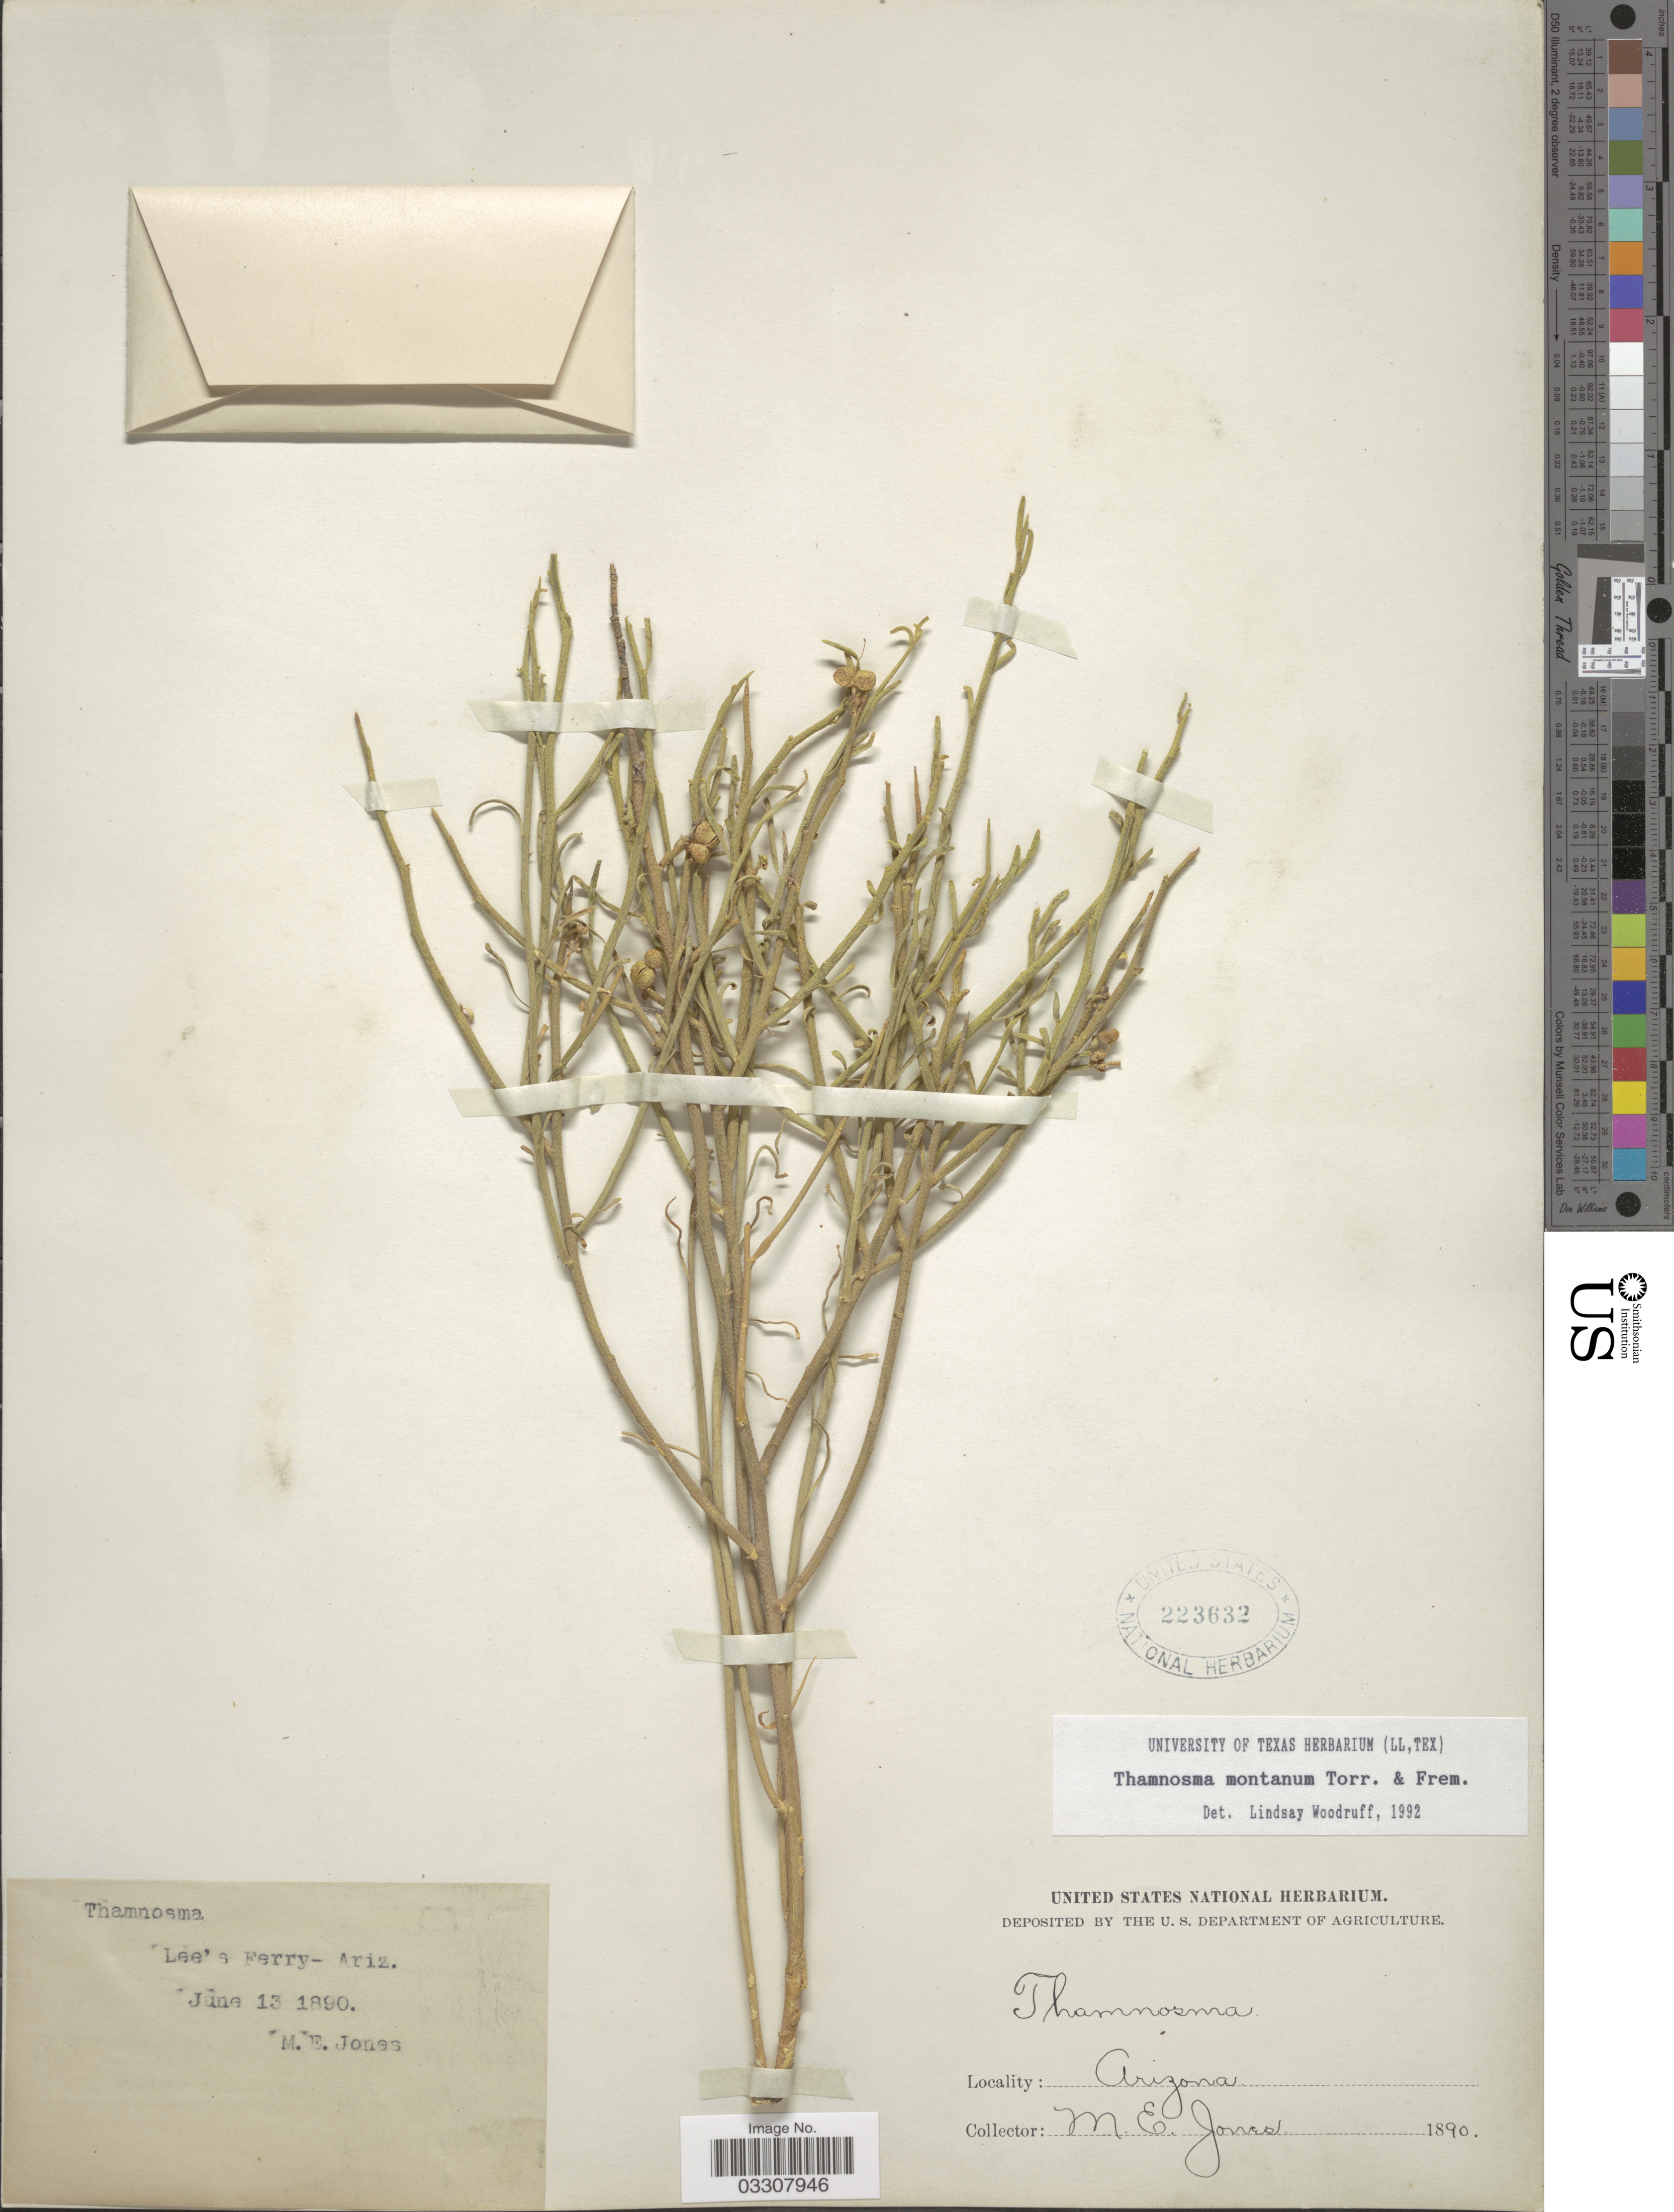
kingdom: Plantae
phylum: Tracheophyta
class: Magnoliopsida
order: Sapindales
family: Rutaceae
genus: Thamnosma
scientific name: Thamnosma montana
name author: Torr. & Frém.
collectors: M. E. Jones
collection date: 1890-06-13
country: United States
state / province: Arizona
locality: Lee's Ferry.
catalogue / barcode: US 223632